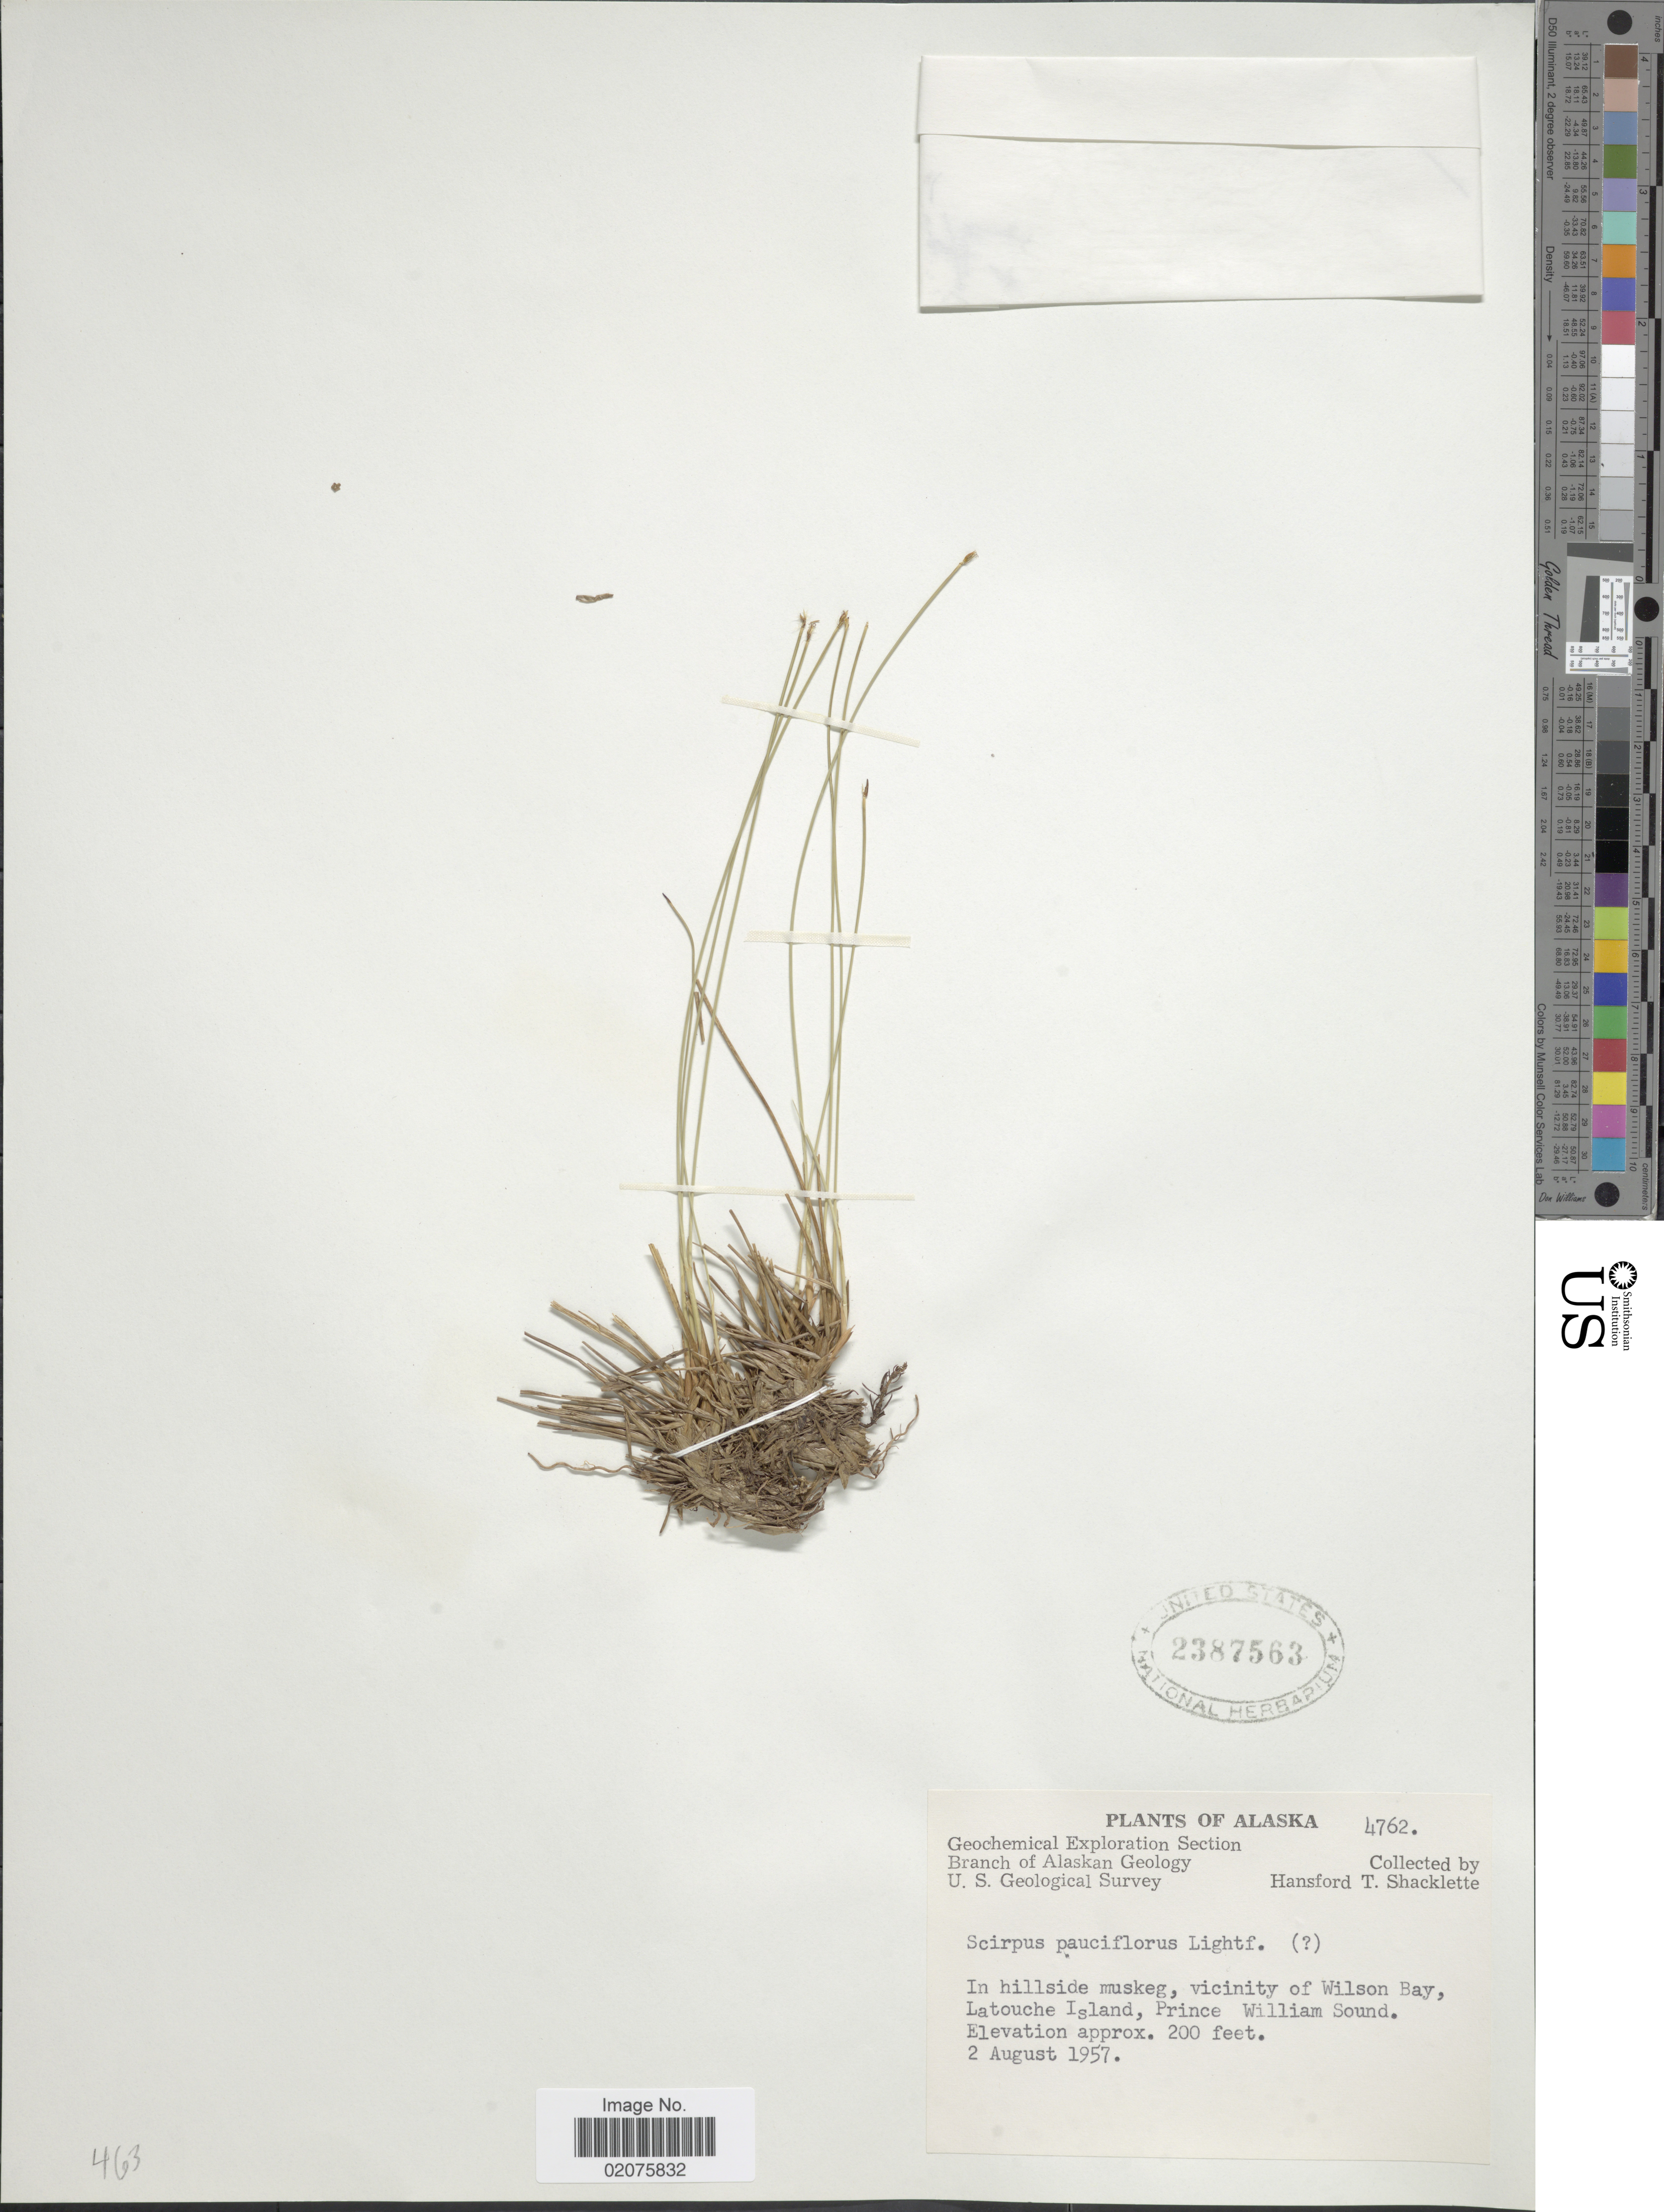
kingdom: Plantae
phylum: Tracheophyta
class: Liliopsida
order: Poales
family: Cyperaceae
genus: Trichophorum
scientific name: Trichophorum cespitosum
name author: (L.) Hartm.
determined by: Strong, Mark T., (BOT), Smithsonian Institution - National Museum of Natural History (UNITED STATES)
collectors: H. Shacklette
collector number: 4762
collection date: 1957-08-02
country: United States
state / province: Alaska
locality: In hillside muskeg, vicinity of Wilson Bay, Latouche Island, Prince William Sound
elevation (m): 61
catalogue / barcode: US 2387563